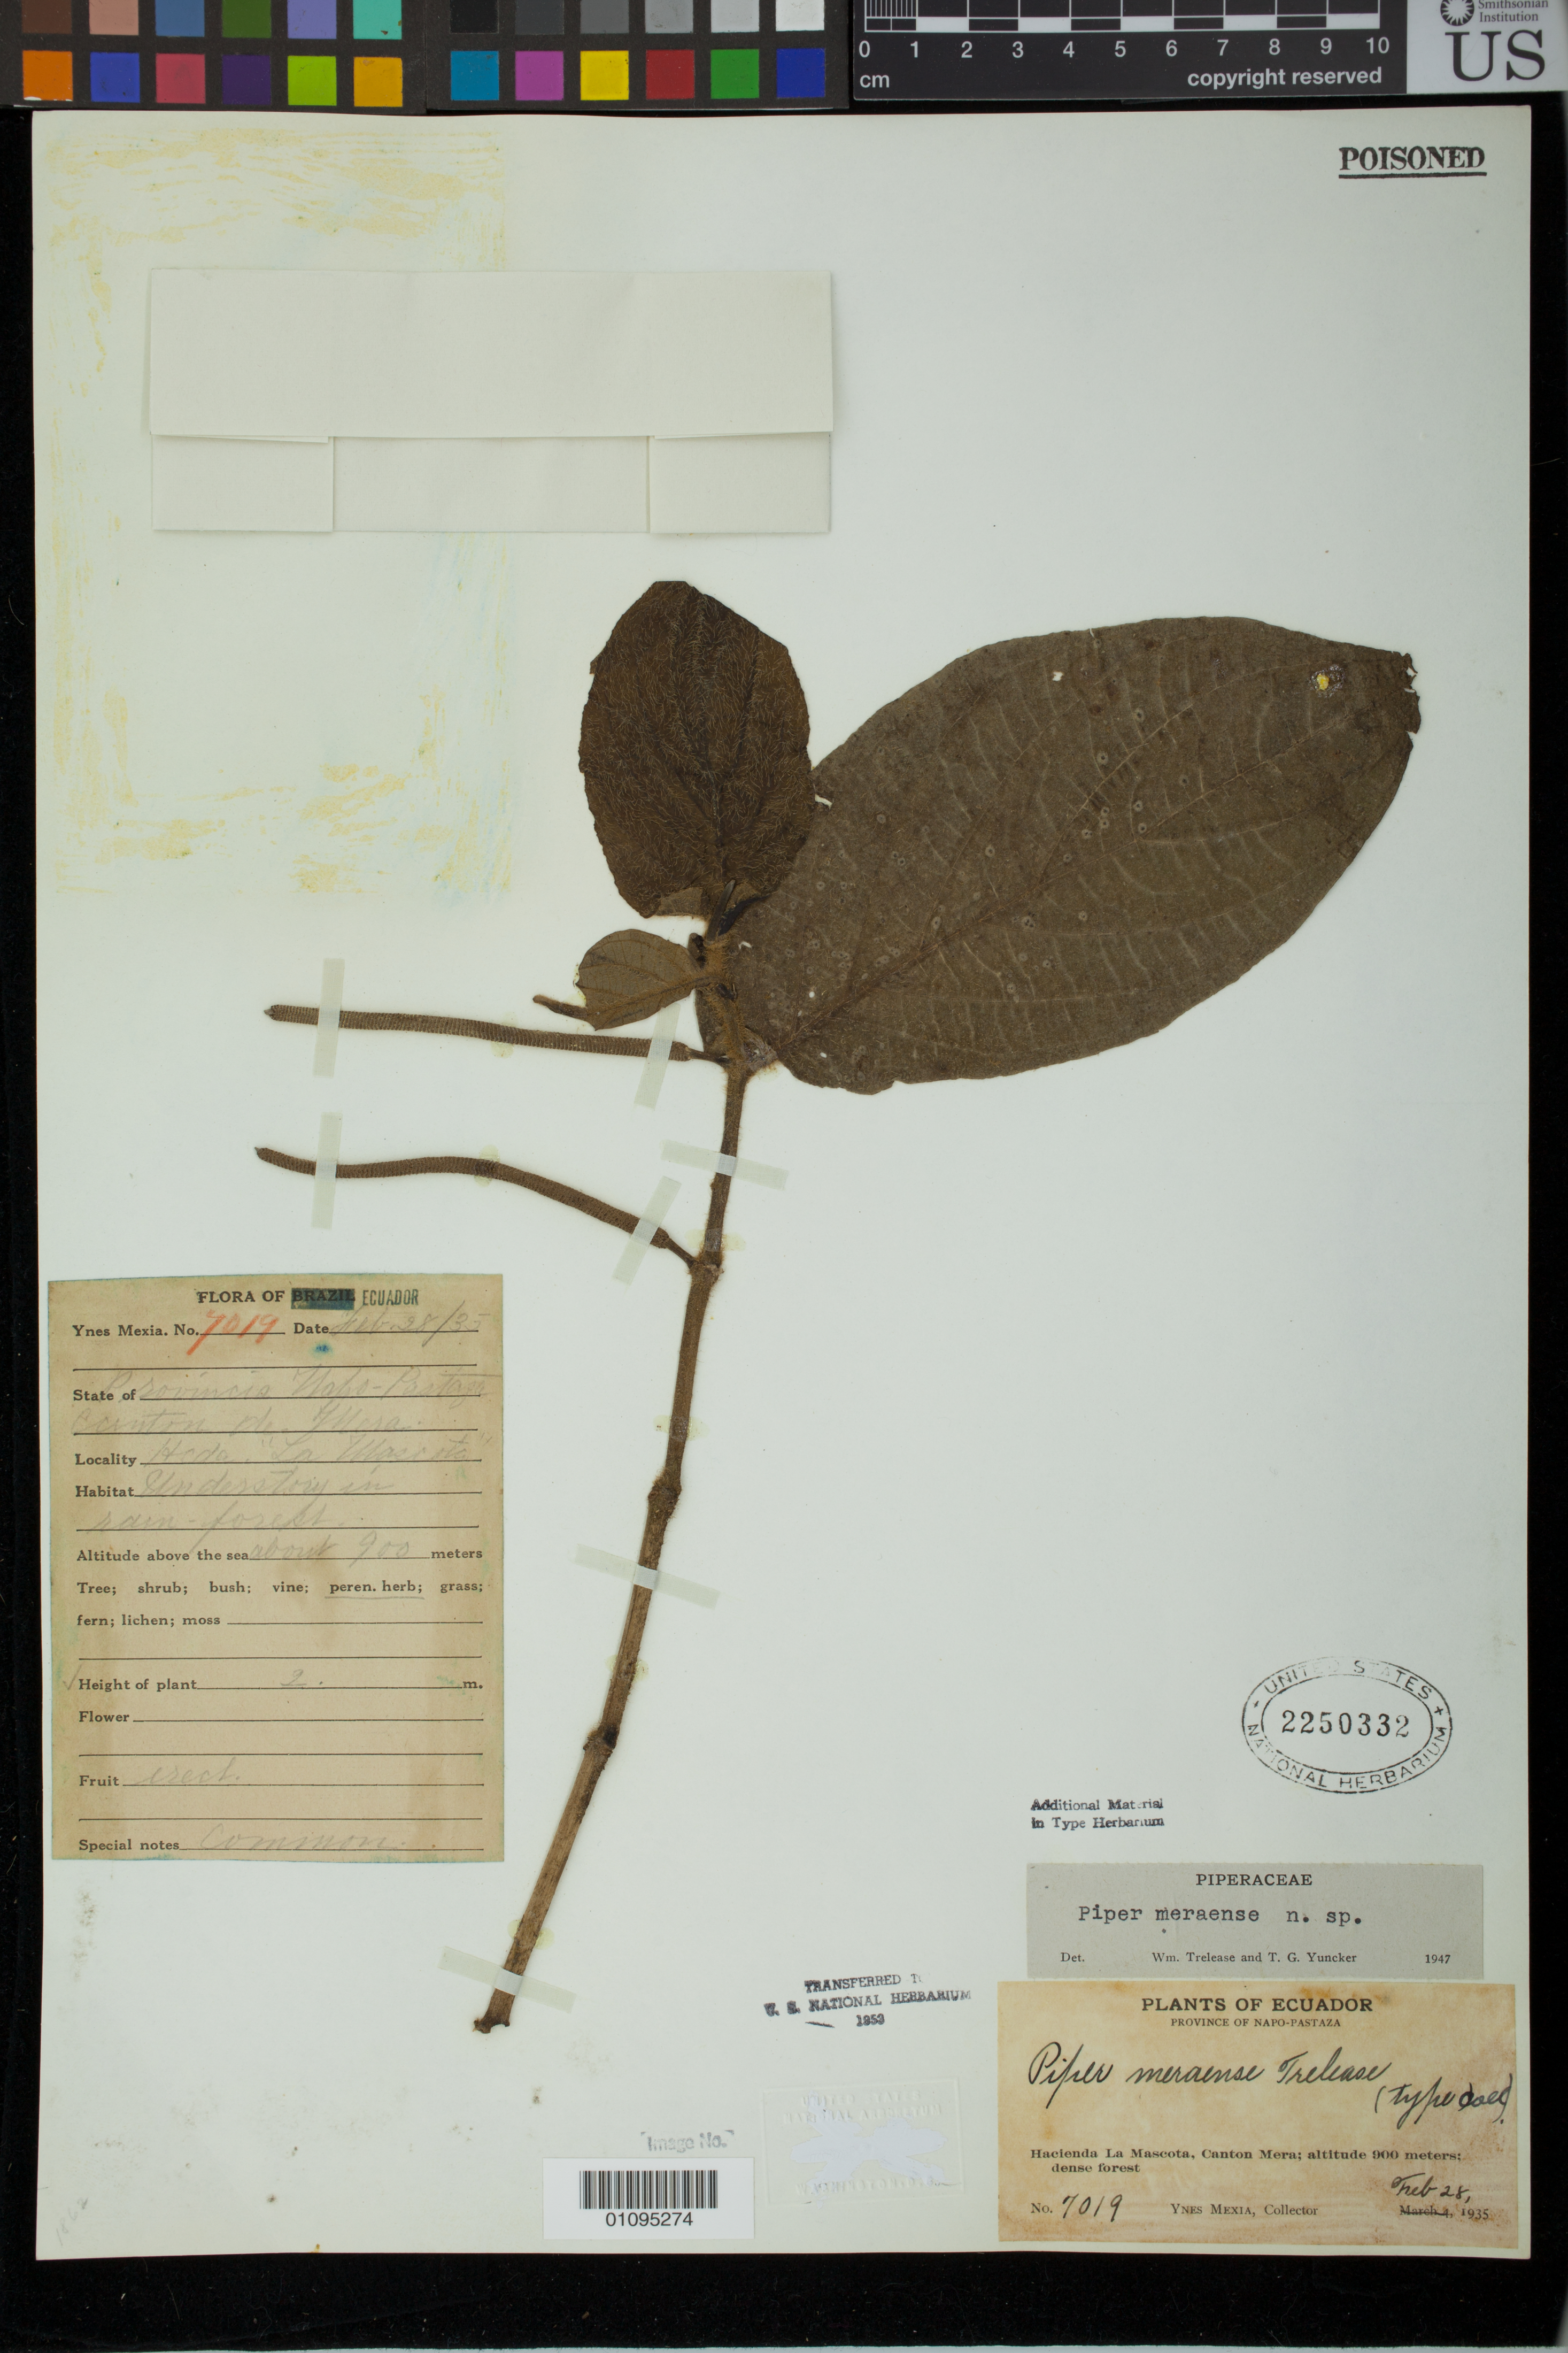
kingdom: Plantae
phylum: Tracheophyta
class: Magnoliopsida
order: Piperales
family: Piperaceae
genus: Piper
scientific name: Piper meraense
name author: Trel. & Yunck.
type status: Isotype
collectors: Y. Mexia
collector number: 7019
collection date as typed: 28 Feb 1935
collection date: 1935-02-28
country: Ecuador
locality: Hacienda 'La Mascota', Canton de Mera, Province Napo-Pastaza.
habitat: Understory in rainforest.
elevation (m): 900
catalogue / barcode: US 2250332